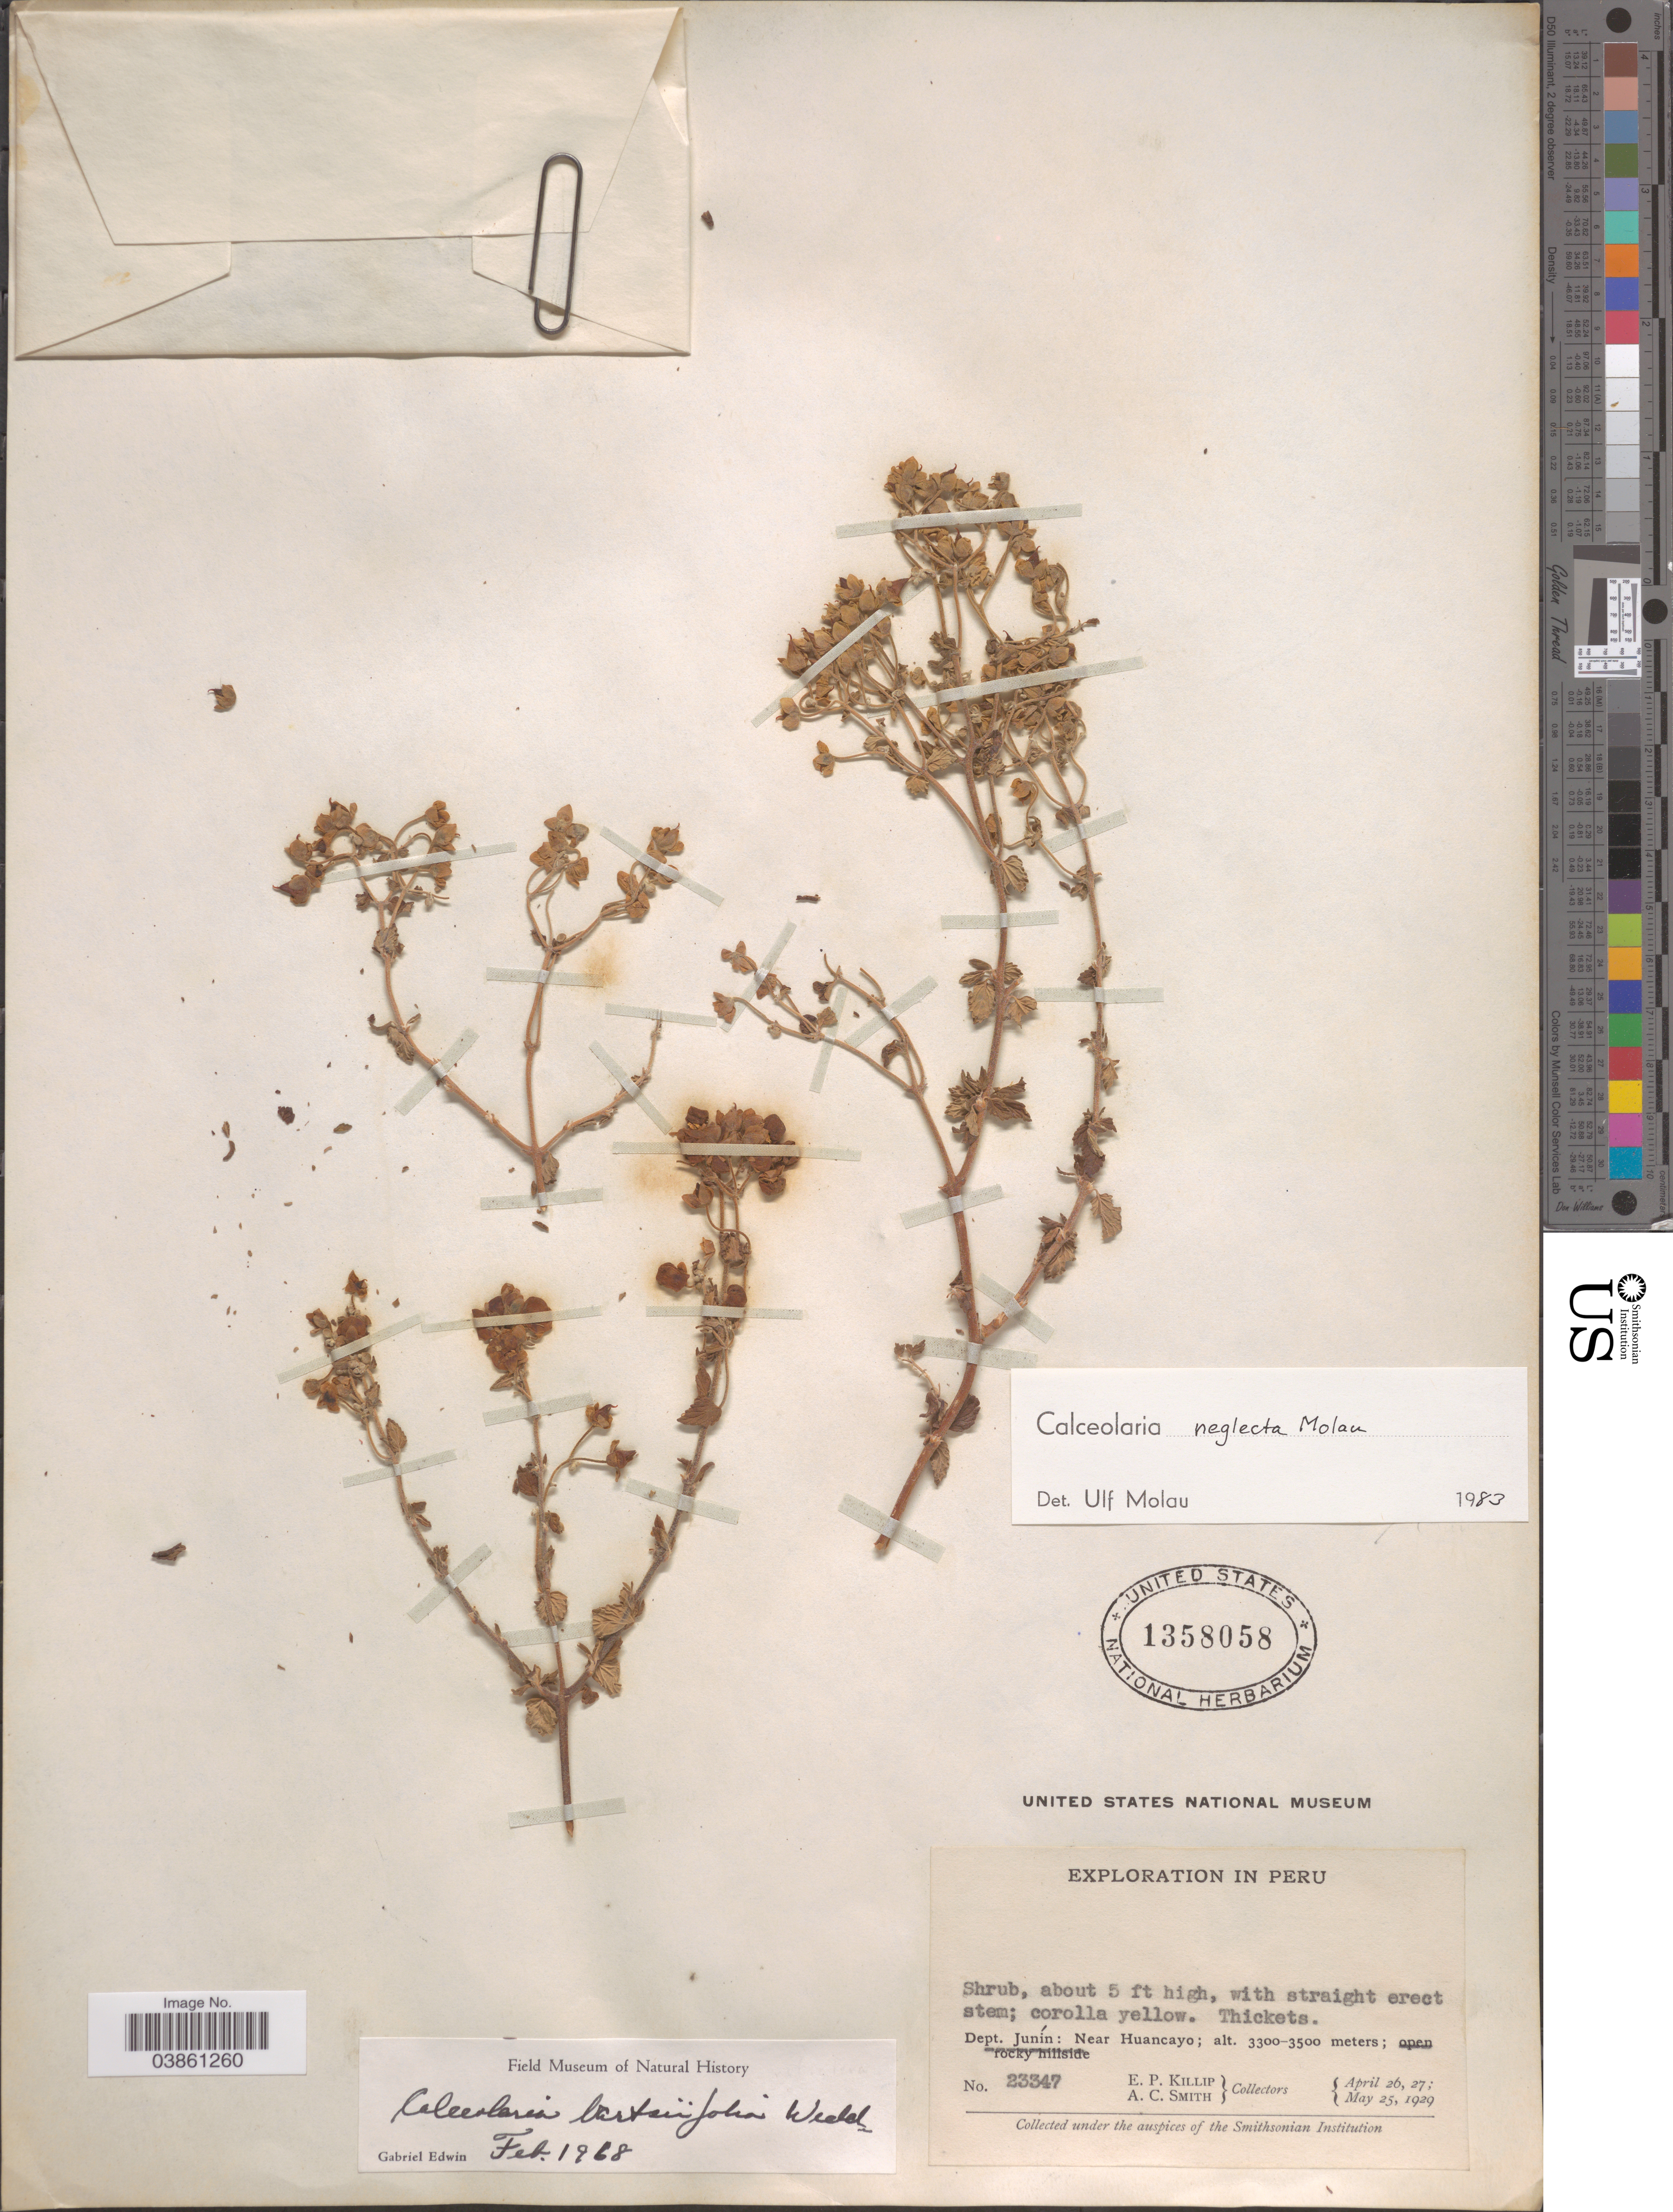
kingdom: Plantae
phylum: Tracheophyta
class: Magnoliopsida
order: Lamiales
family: Calceolariaceae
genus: Calceolaria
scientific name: Calceolaria neglecta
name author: Molau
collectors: E. P. Killip & A. C. Smith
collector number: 23347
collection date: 1929-04-26/1929-05-25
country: Peru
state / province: Junín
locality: Dept. Junín: Near Huancayo.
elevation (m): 3300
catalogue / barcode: US 1358058